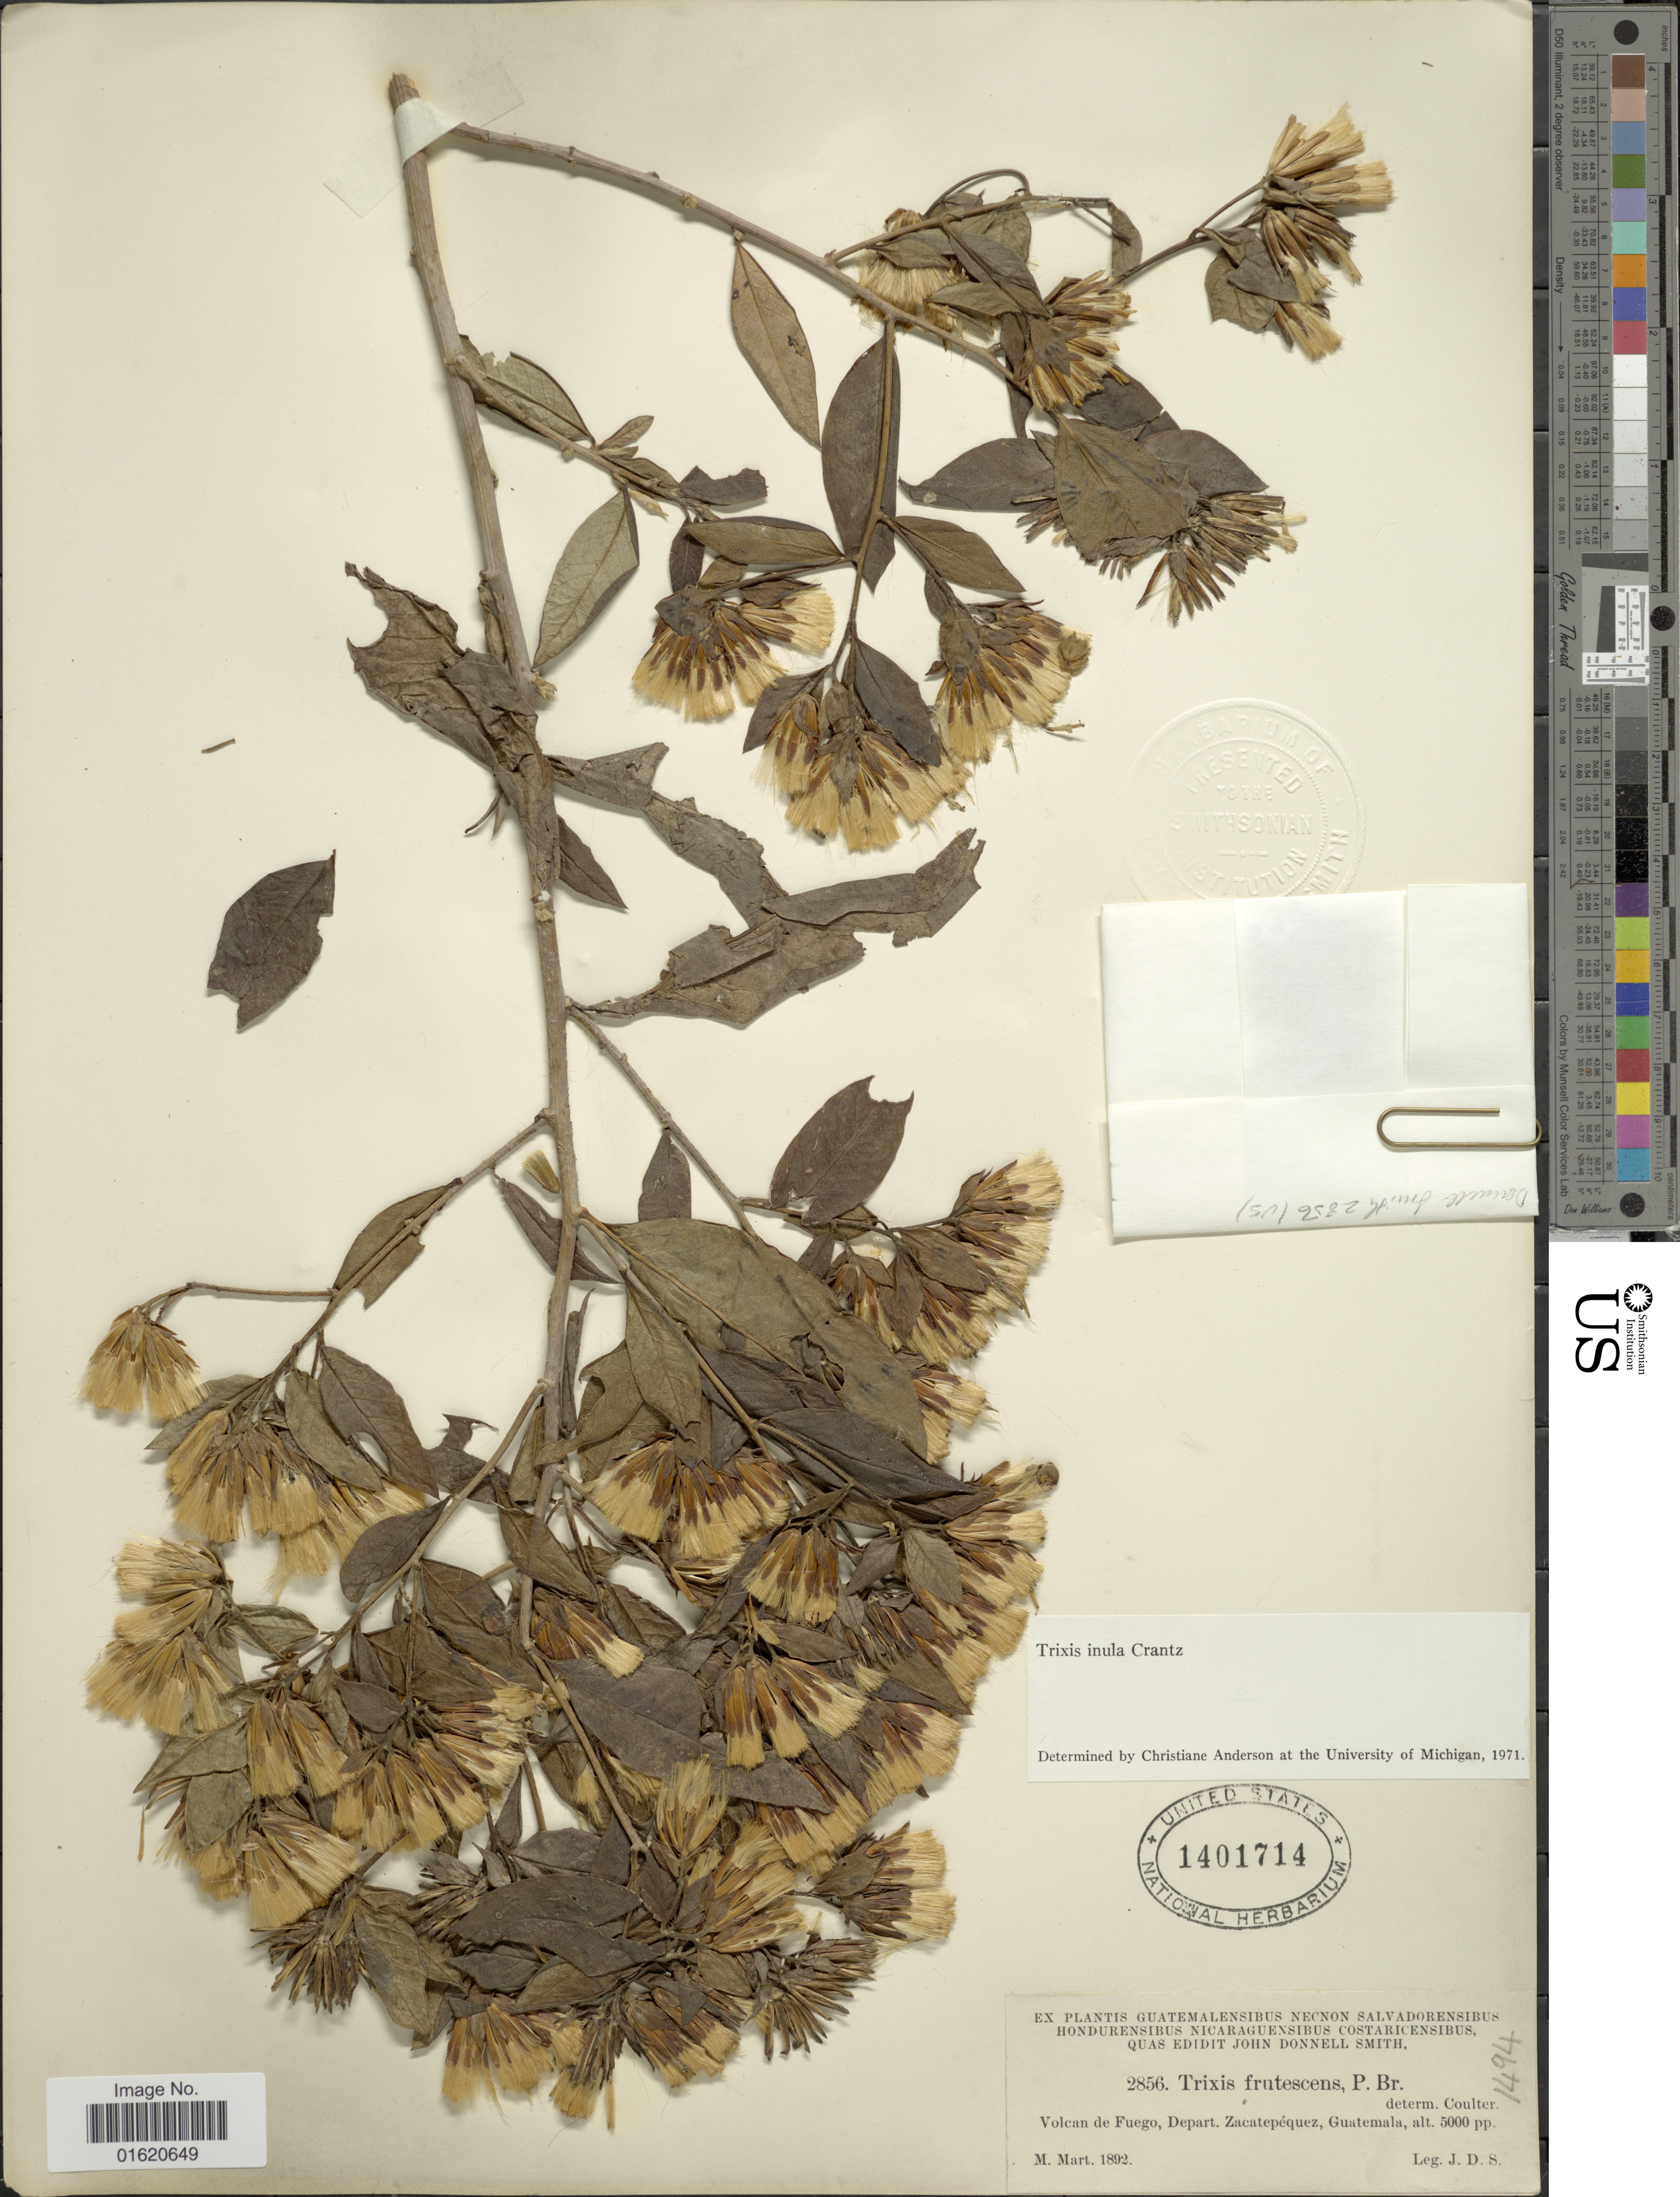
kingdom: Plantae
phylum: Tracheophyta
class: Magnoliopsida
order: Asterales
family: Asteraceae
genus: Trixis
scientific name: Trixis inula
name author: Crantz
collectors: J. Donnell Smith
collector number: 2856/1494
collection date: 1892-03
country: Guatemala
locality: Volcan de Fuego, Depart. Zacatepéquez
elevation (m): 1524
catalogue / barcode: US 1401714